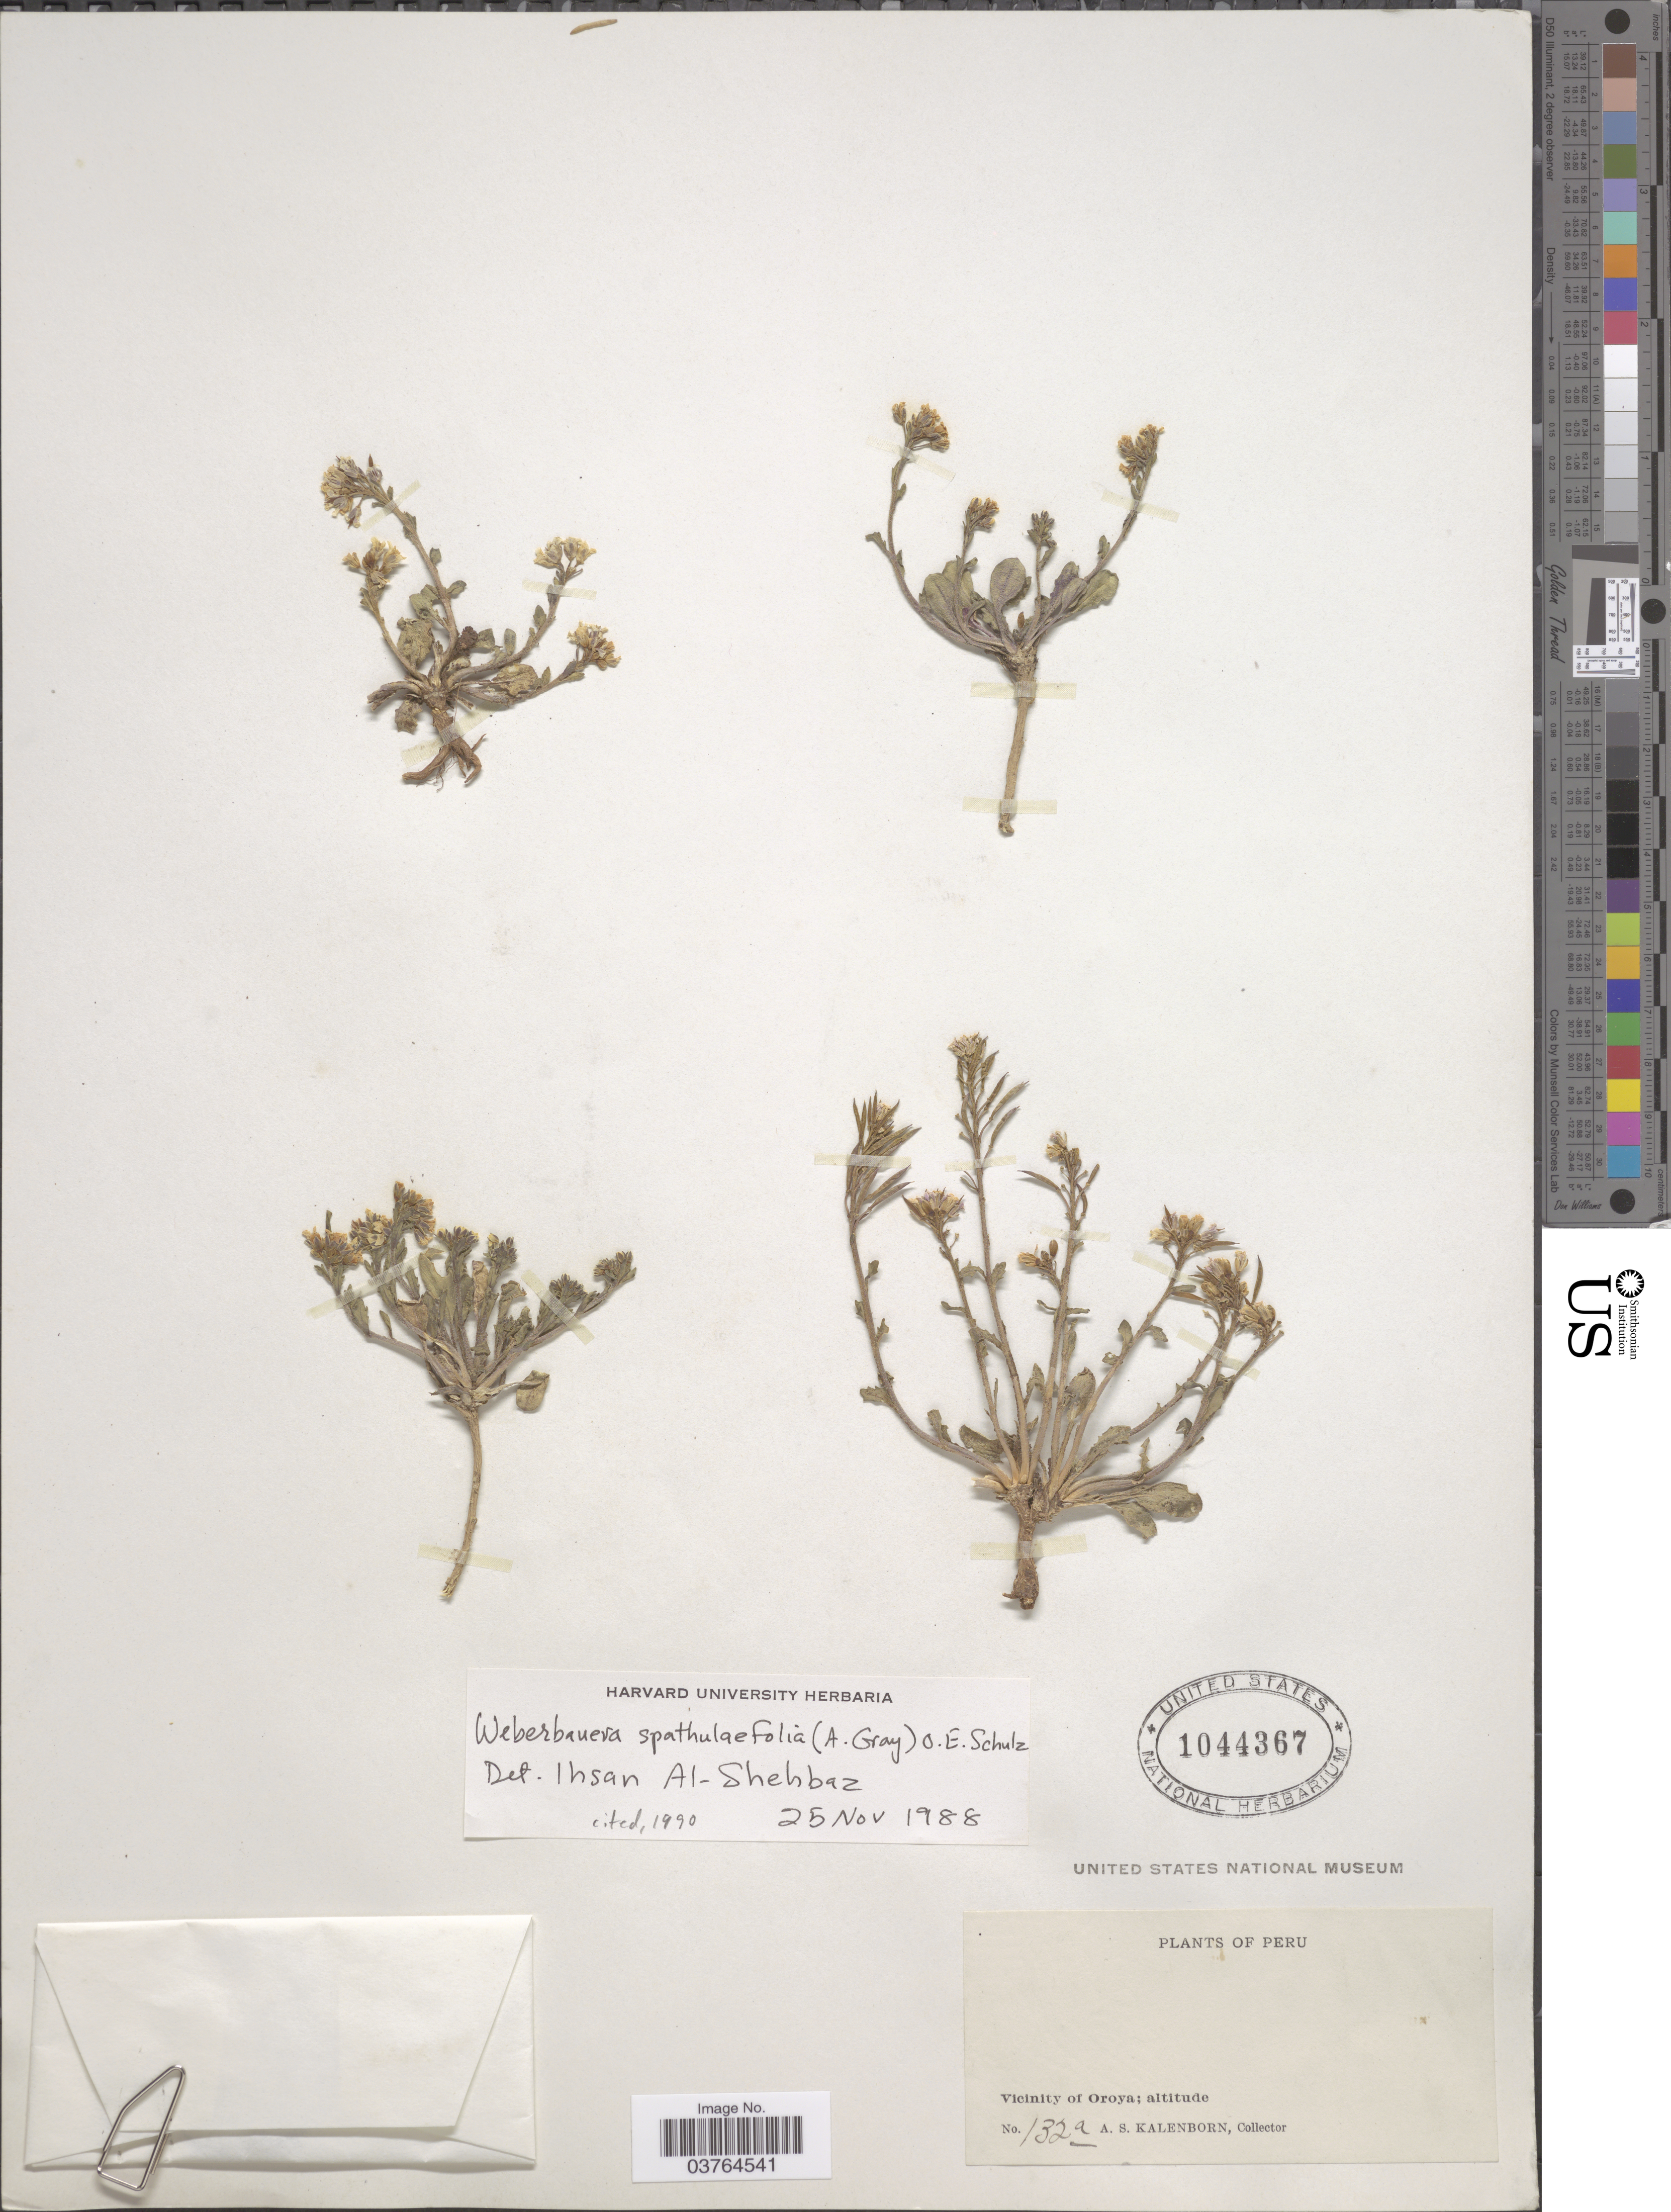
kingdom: Plantae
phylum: Tracheophyta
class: Magnoliopsida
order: Brassicales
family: Brassicaceae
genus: Weberbauera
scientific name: Weberbauera spathulifolia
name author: (A. Gray) O.E. Schulz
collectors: A. Kalenborn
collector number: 132a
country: Peru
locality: Vicinity of Oroya.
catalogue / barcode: US 1044367